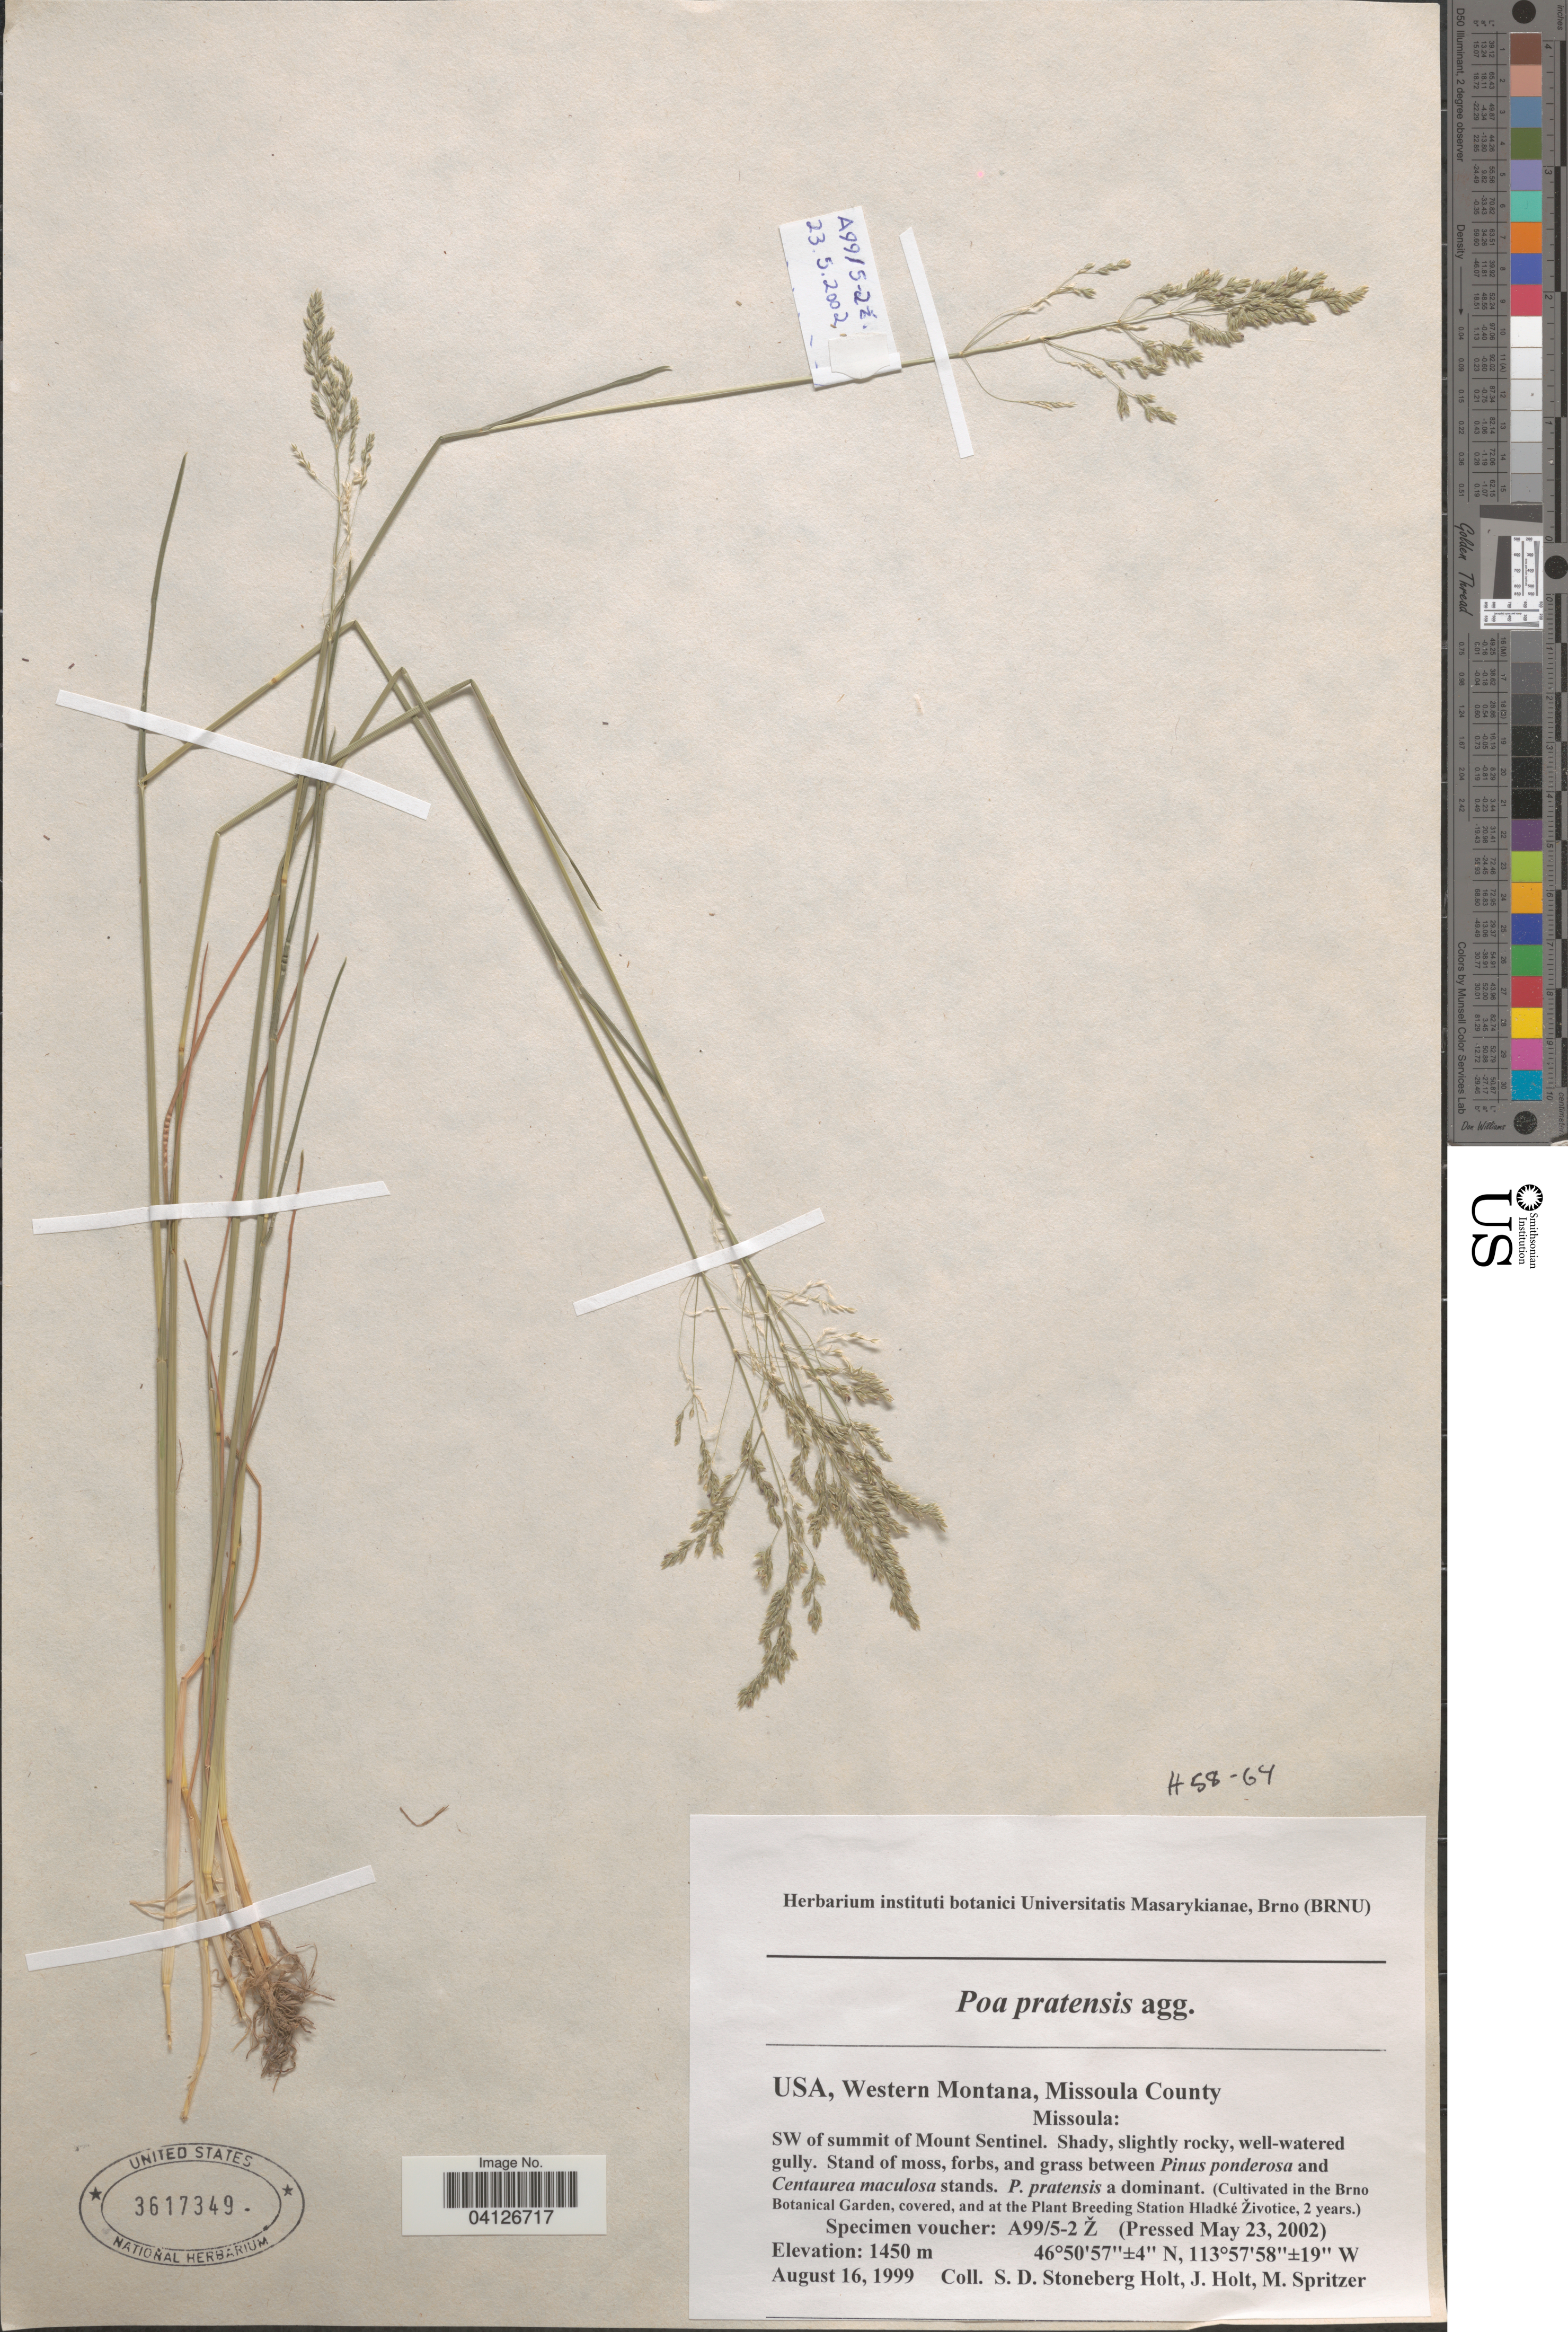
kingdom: Plantae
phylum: Tracheophyta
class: Liliopsida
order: Poales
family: Poaceae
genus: Poa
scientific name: Poa pratensis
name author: L.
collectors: Ex herb. instituti botanici Universitatis Masarykianae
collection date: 2002-05-23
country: Czechia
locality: (Cultivated in the Brno Botanical Garden, covered, and at the Plant Breeding Station Hladké Životice, 2 years.).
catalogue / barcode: US 3617349